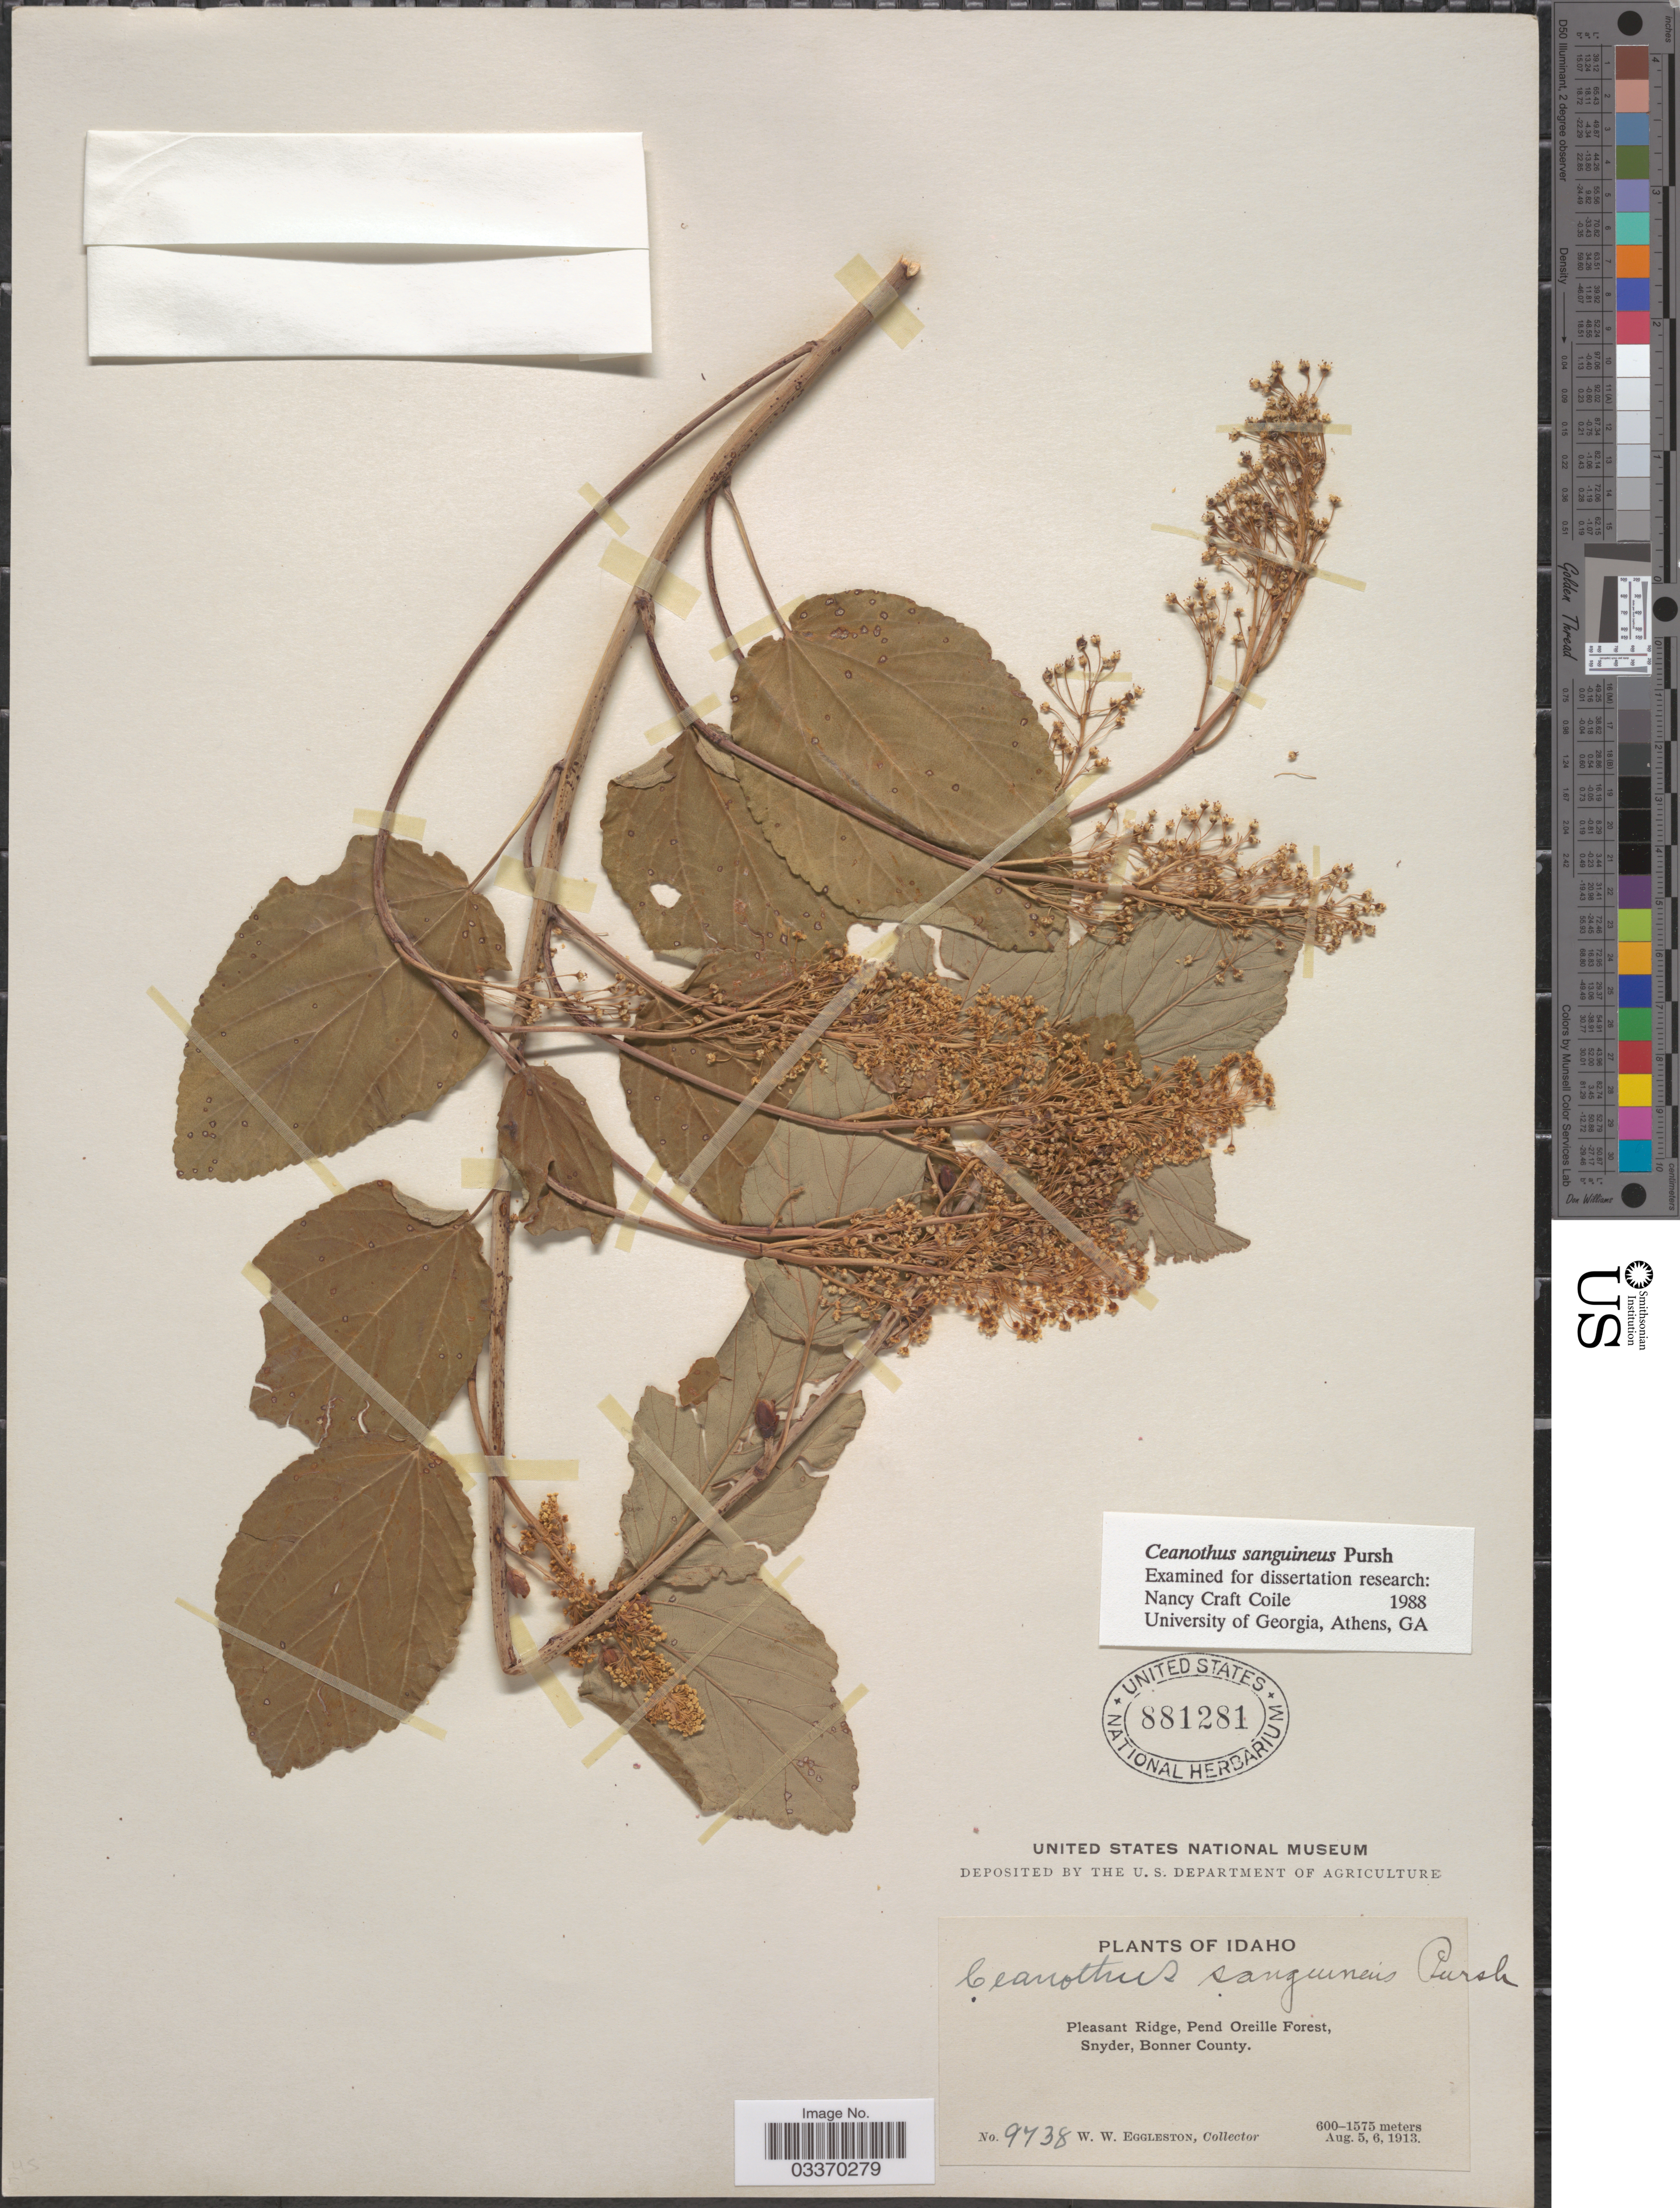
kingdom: Plantae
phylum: Tracheophyta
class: Magnoliopsida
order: Rosales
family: Rhamnaceae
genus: Ceanothus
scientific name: Ceanothus sanguineus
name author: Pursh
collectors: W. W. Eggleston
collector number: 9738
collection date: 1913-08-05/1913-08-06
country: United States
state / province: Idaho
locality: Pleasant Ridge, Pend Oreille Forest, Snyder, Bonner County.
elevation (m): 600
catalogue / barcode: US 881281